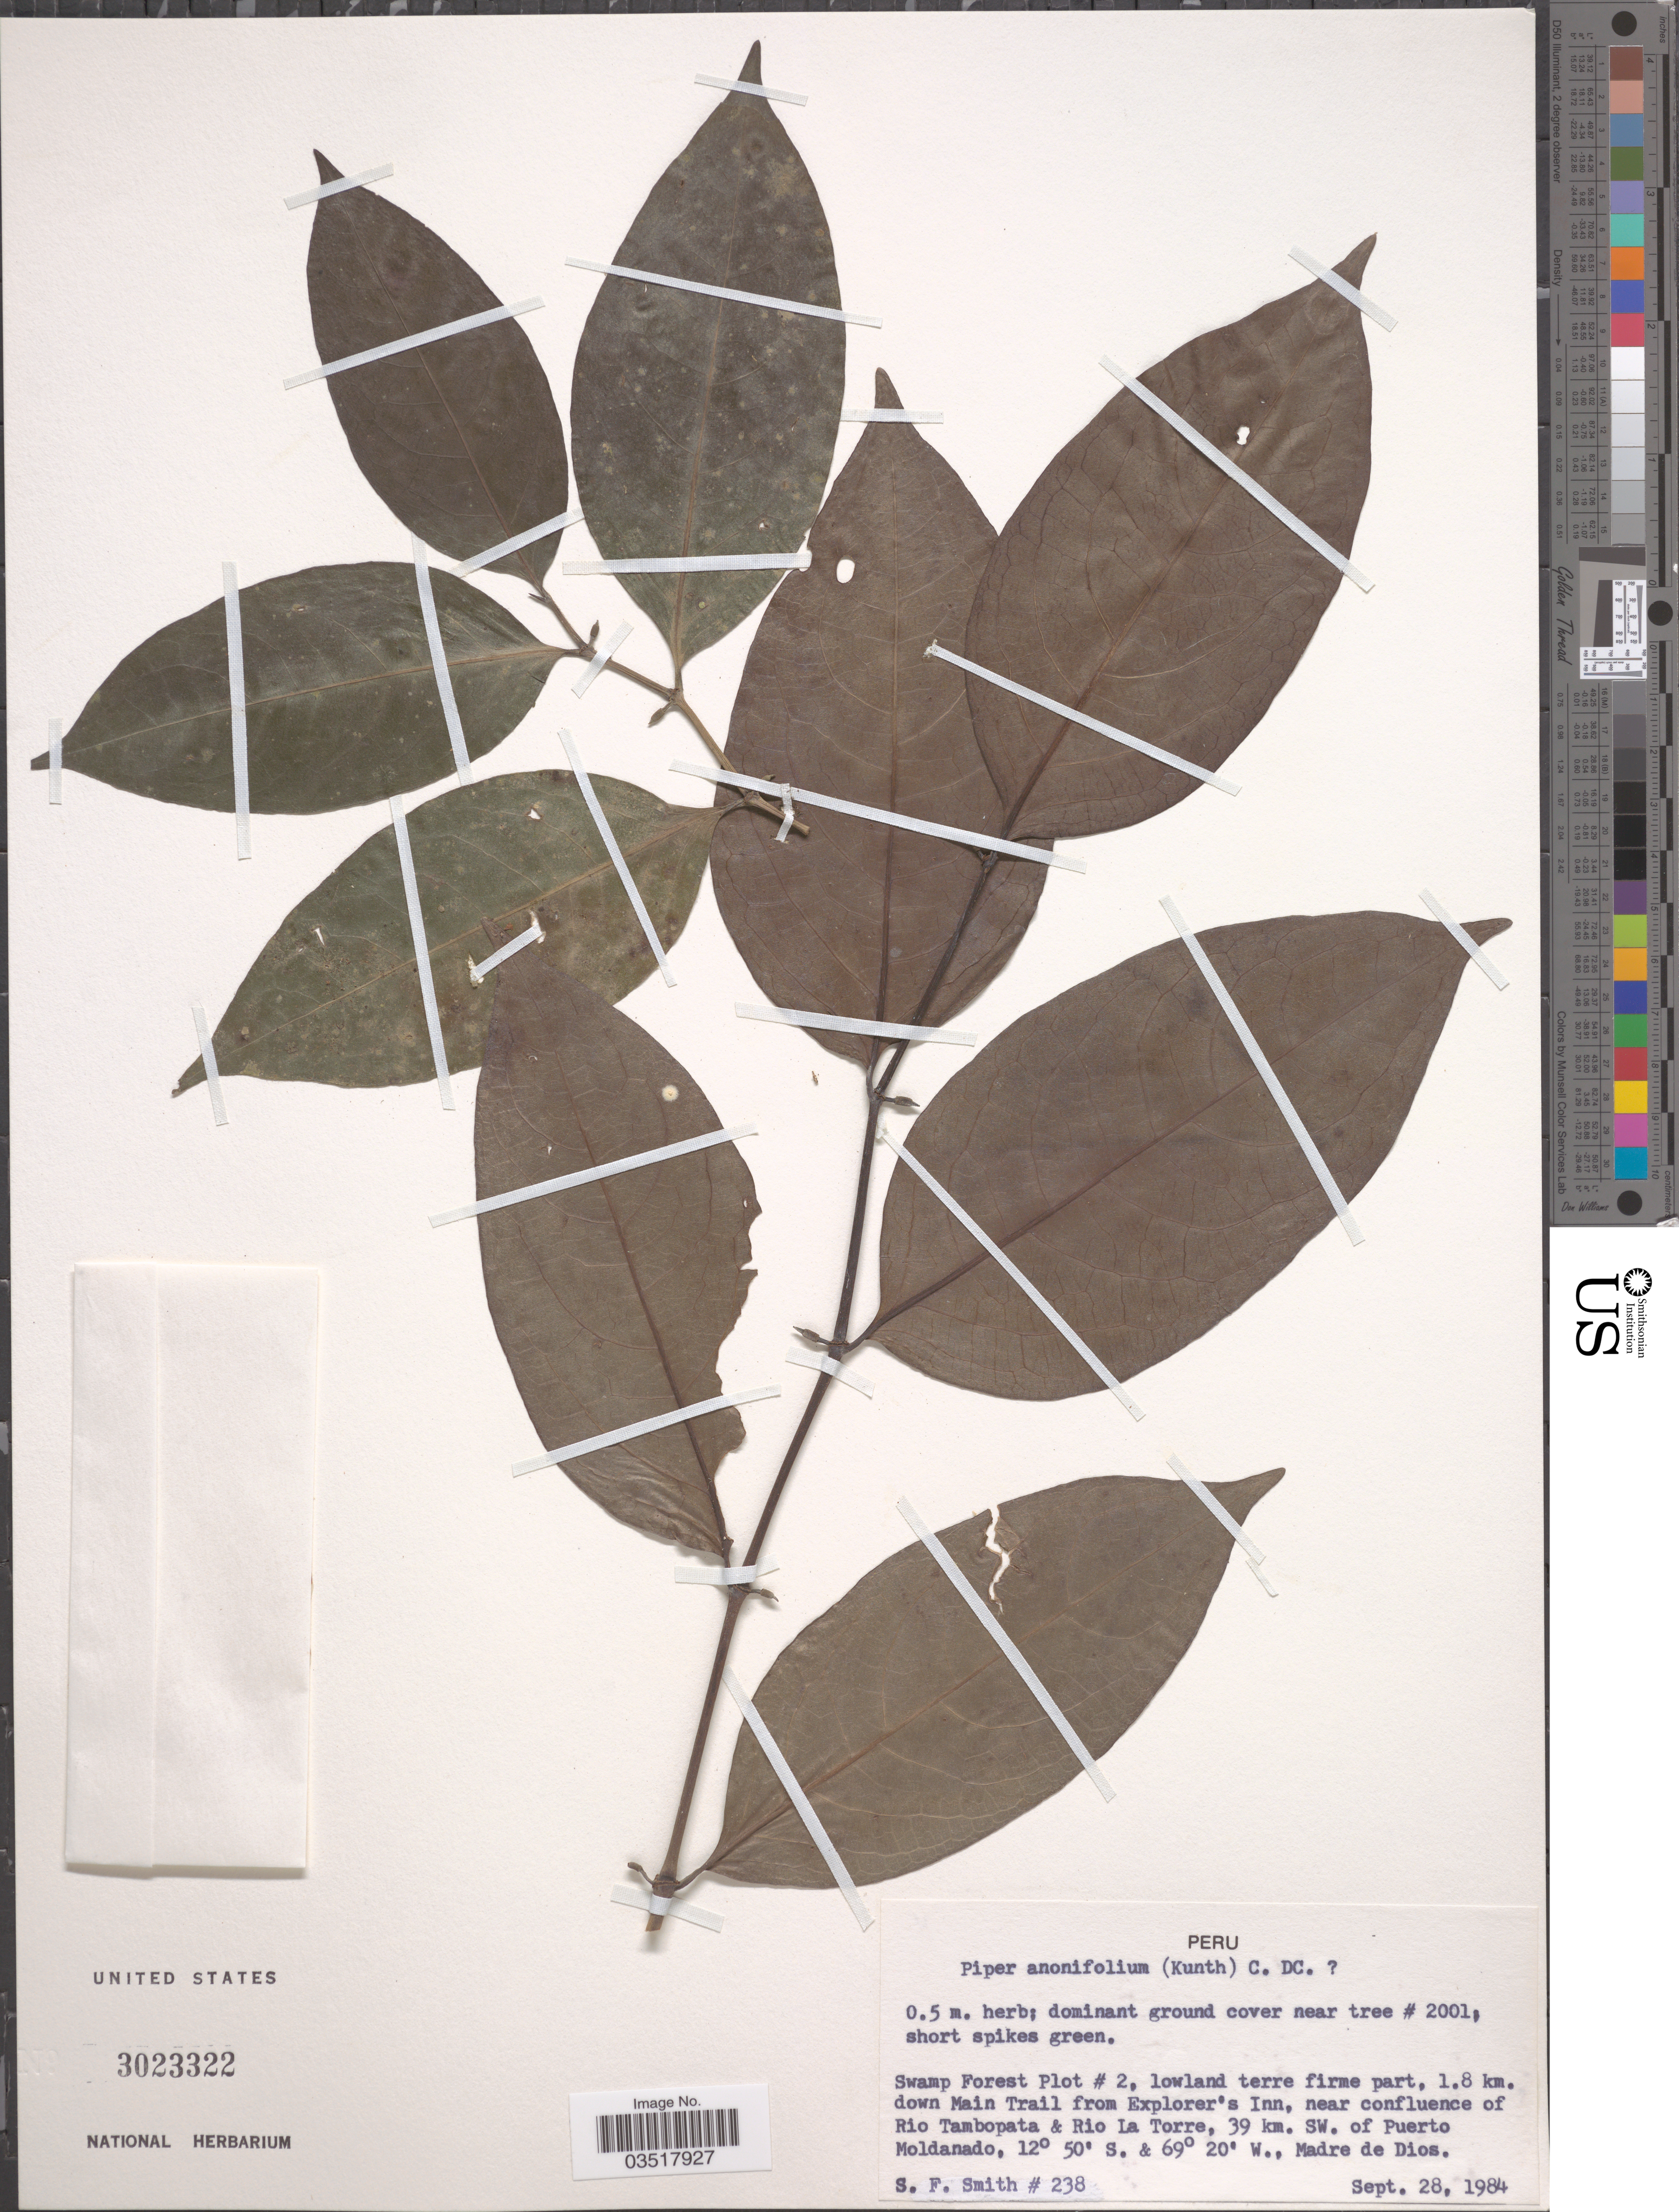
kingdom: Plantae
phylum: Tracheophyta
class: Magnoliopsida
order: Piperales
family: Piperaceae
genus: Piper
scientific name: Piper anonifolium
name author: (Kunth) C. DC.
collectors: S.F. Smith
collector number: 238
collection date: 1984-09-28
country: Peru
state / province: Madre de Dios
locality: Swamp Forest Plot #2, lowland terre firme part, 1.8 km. down Main Trail from Explorer's Inn, near confluence of Rio Tambopata & Rio La Torre, 39 km. SW. of Puerto Moldanado.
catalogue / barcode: US 3023322